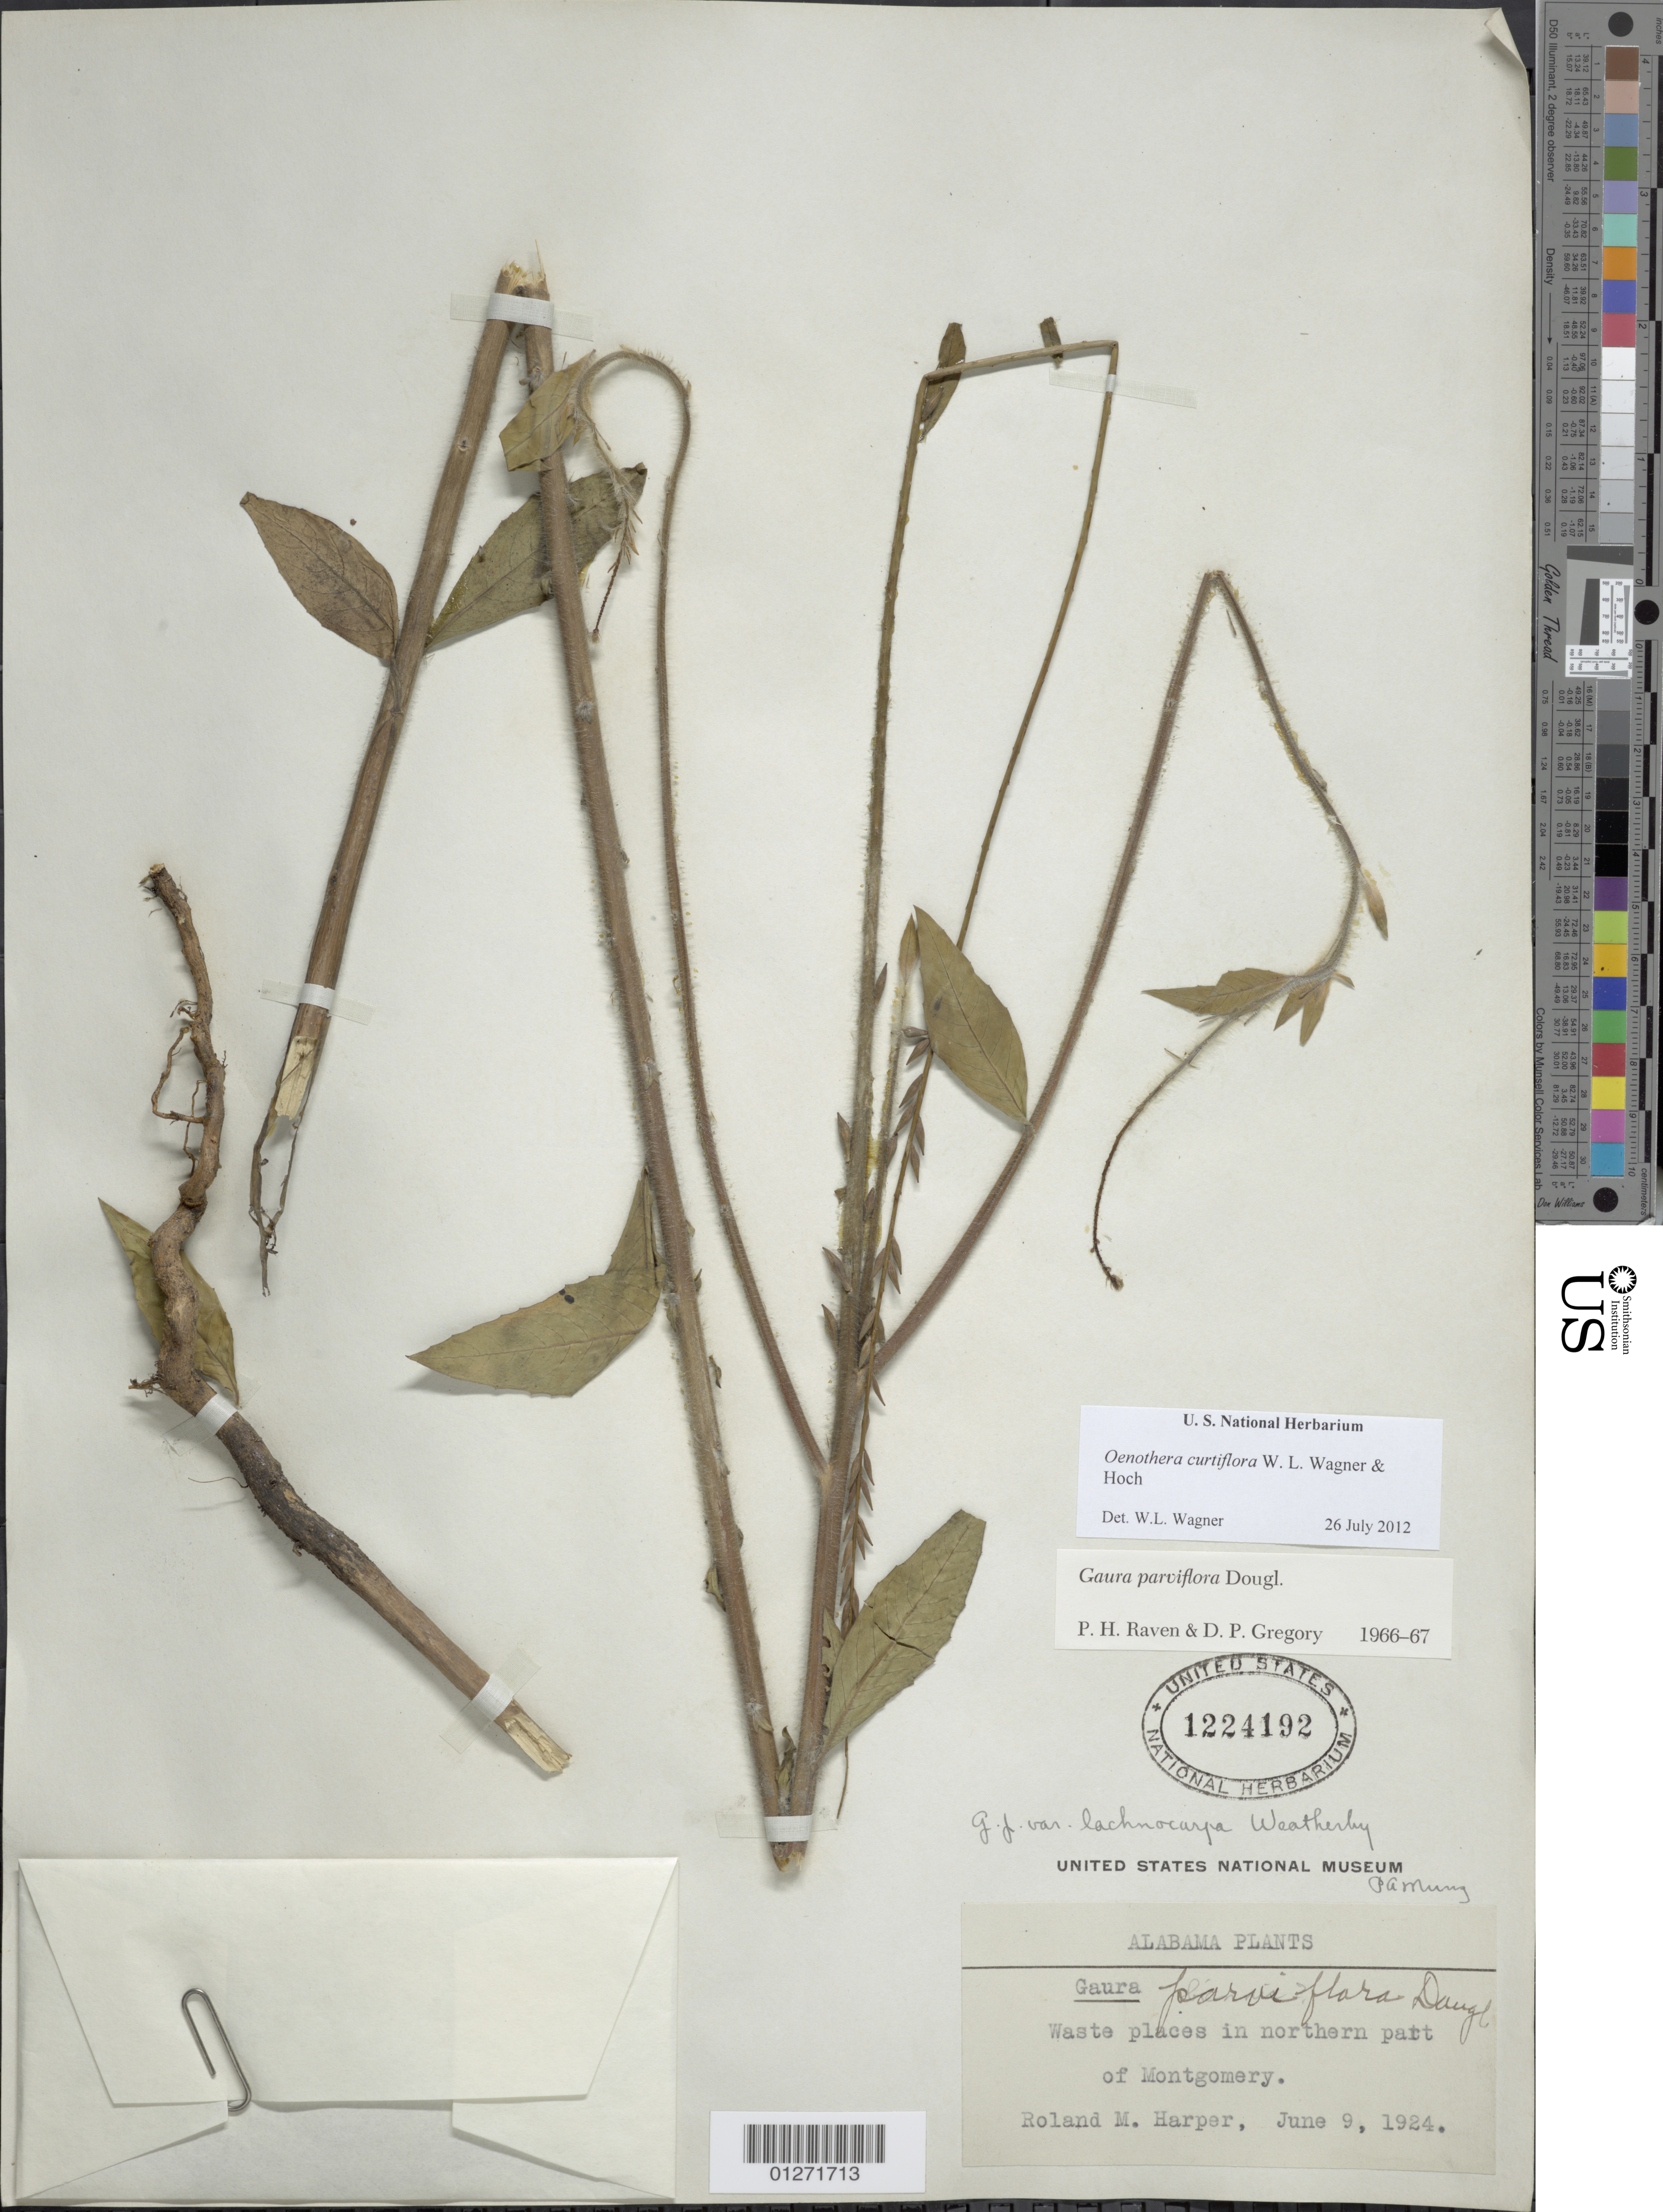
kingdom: Plantae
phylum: Tracheophyta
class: Magnoliopsida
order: Myrtales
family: Onagraceae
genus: Oenothera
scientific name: Oenothera curtiflora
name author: W.L. Wagner & Hoch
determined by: Wagner, W. L., (BOT), Smithsonian Institution - National Museum of Natural History (UNITED STATES)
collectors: R. M. Harper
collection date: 1924-06-09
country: United States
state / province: Alabama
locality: Waste places in northern part of Montgomery.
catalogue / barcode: US 1224192